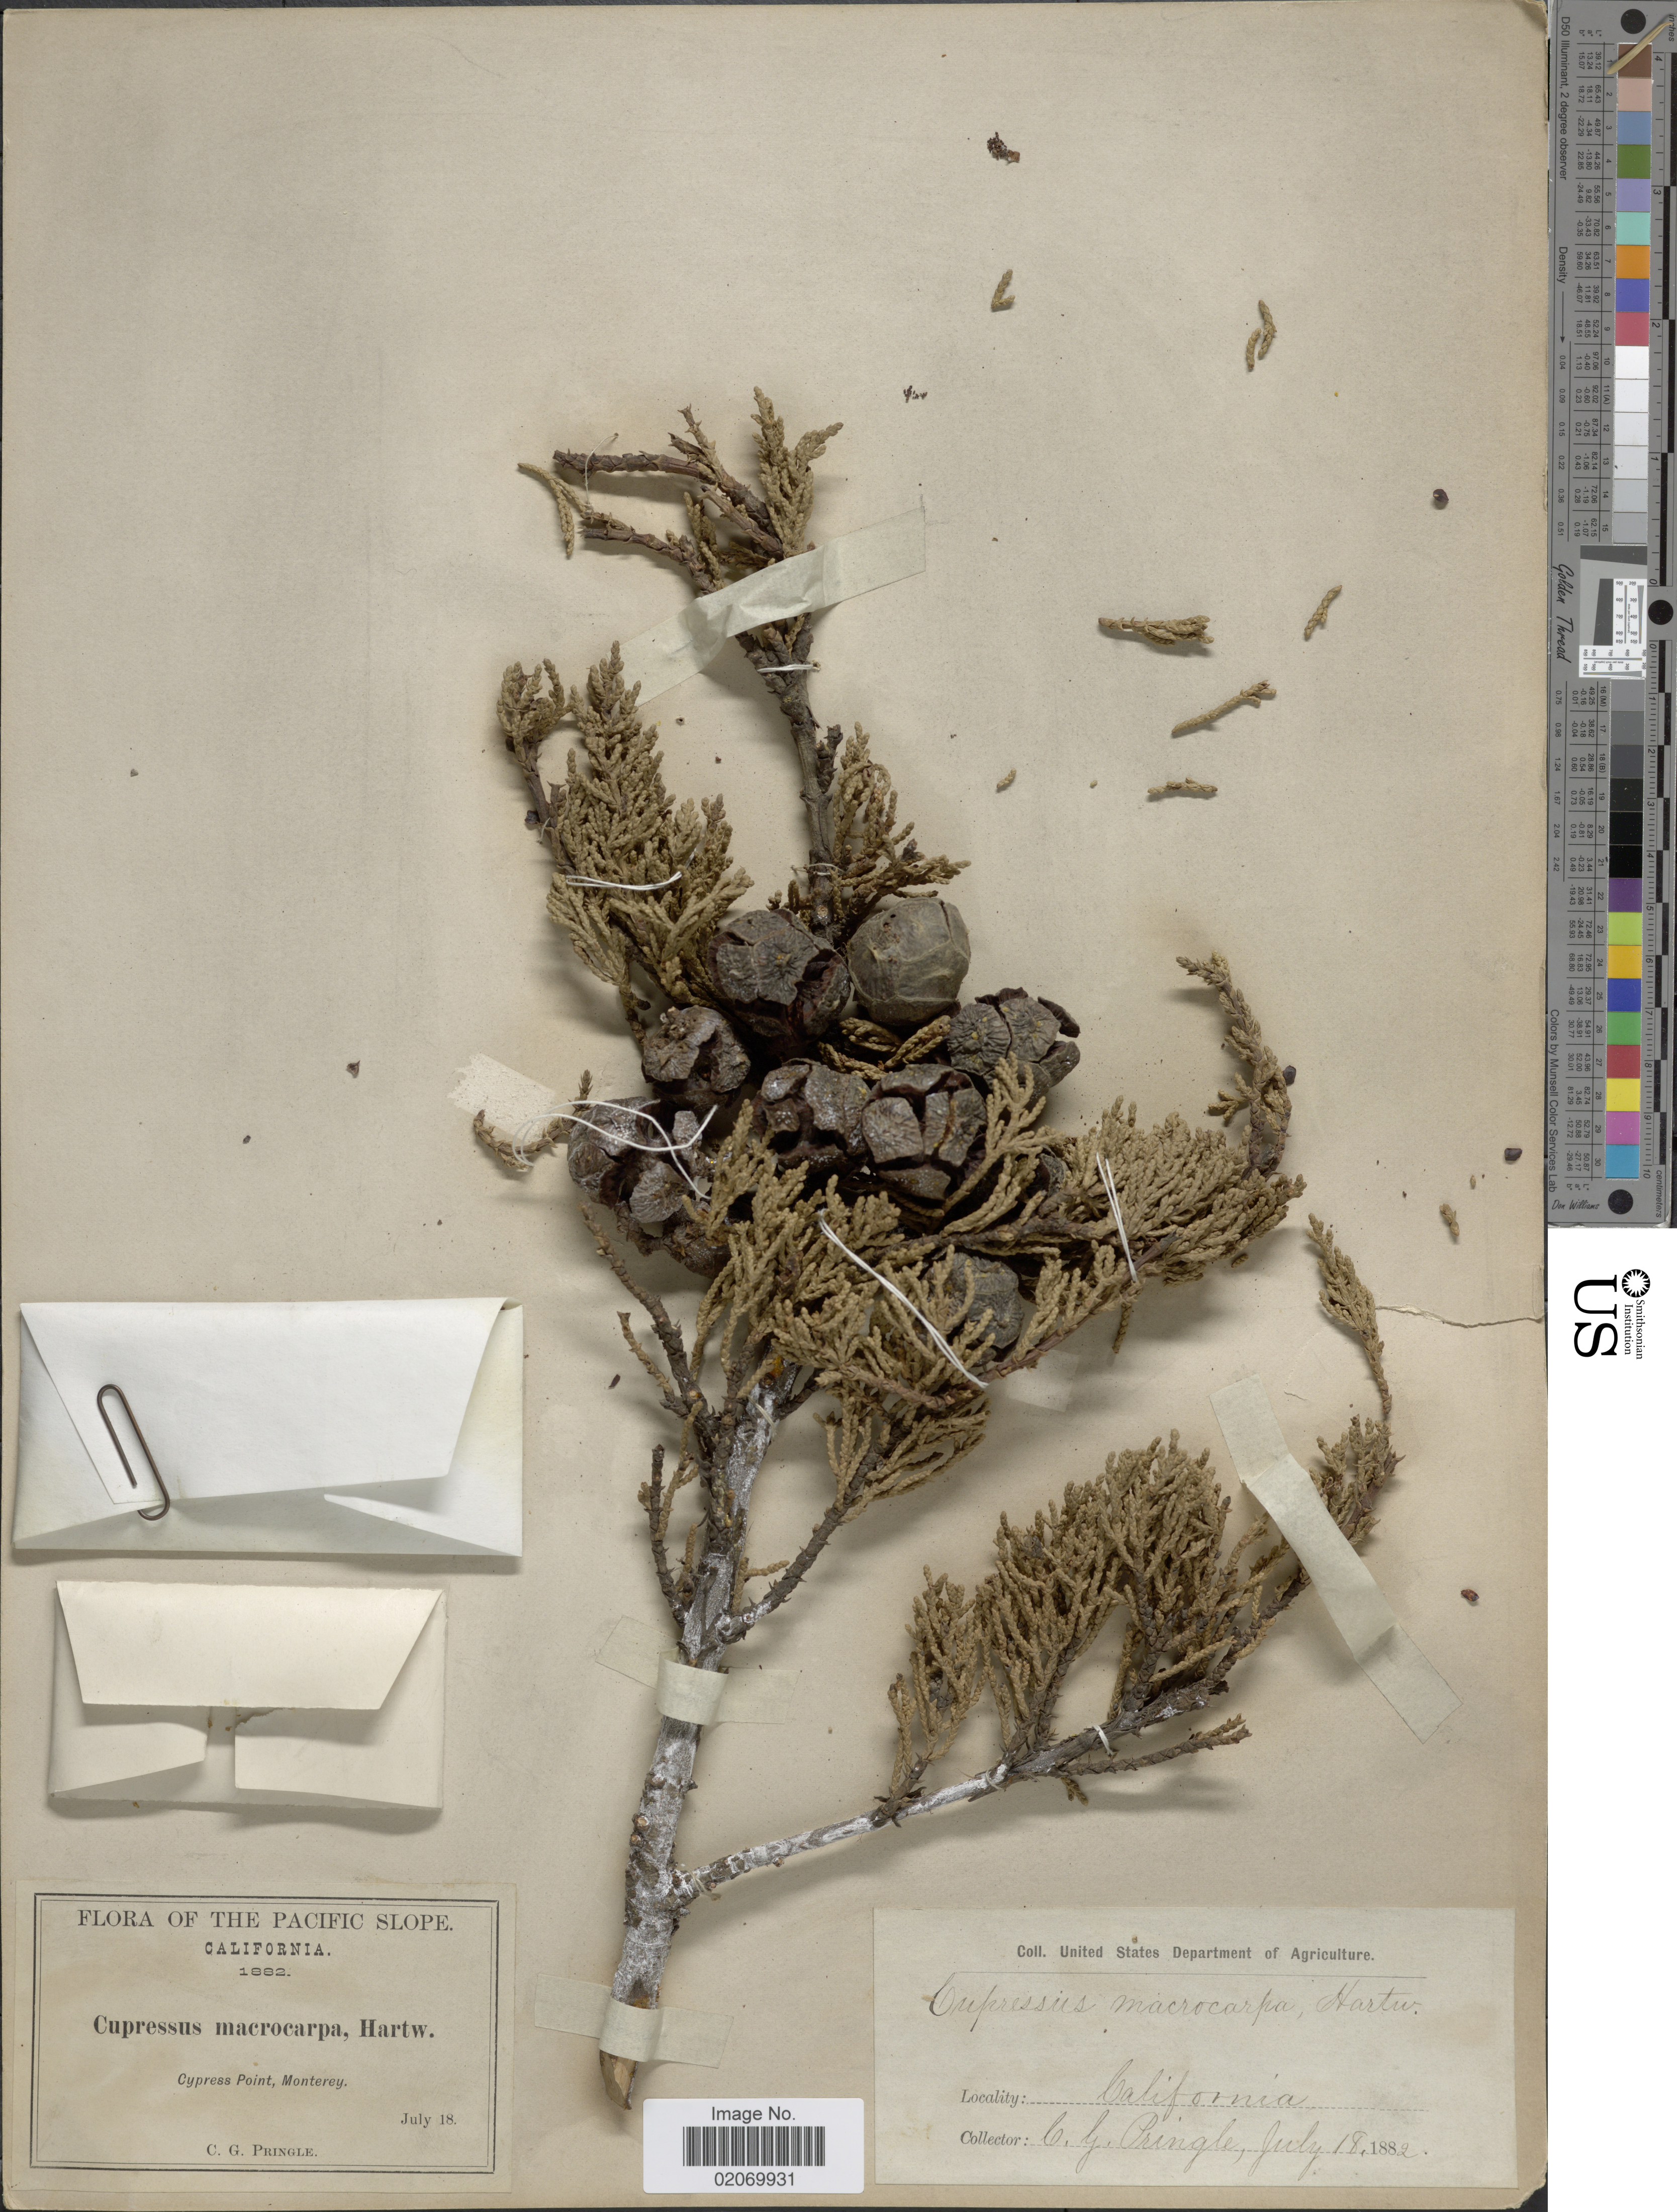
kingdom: Plantae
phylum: Tracheophyta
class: Pinopsida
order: Pinales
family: Cupressaceae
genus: Hesperocyparis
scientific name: Hesperocyparis macrocarpa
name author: (Hartw. ex Gordon) Bartel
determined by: (US) Smithsonian Institution - National Museum of Natural History - Department of Botany (UNITED STATES)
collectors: C. G. Pringle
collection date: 1882-07-18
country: United States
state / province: California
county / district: Monterey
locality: The Pacific Slope, Cypress Point, Monterey